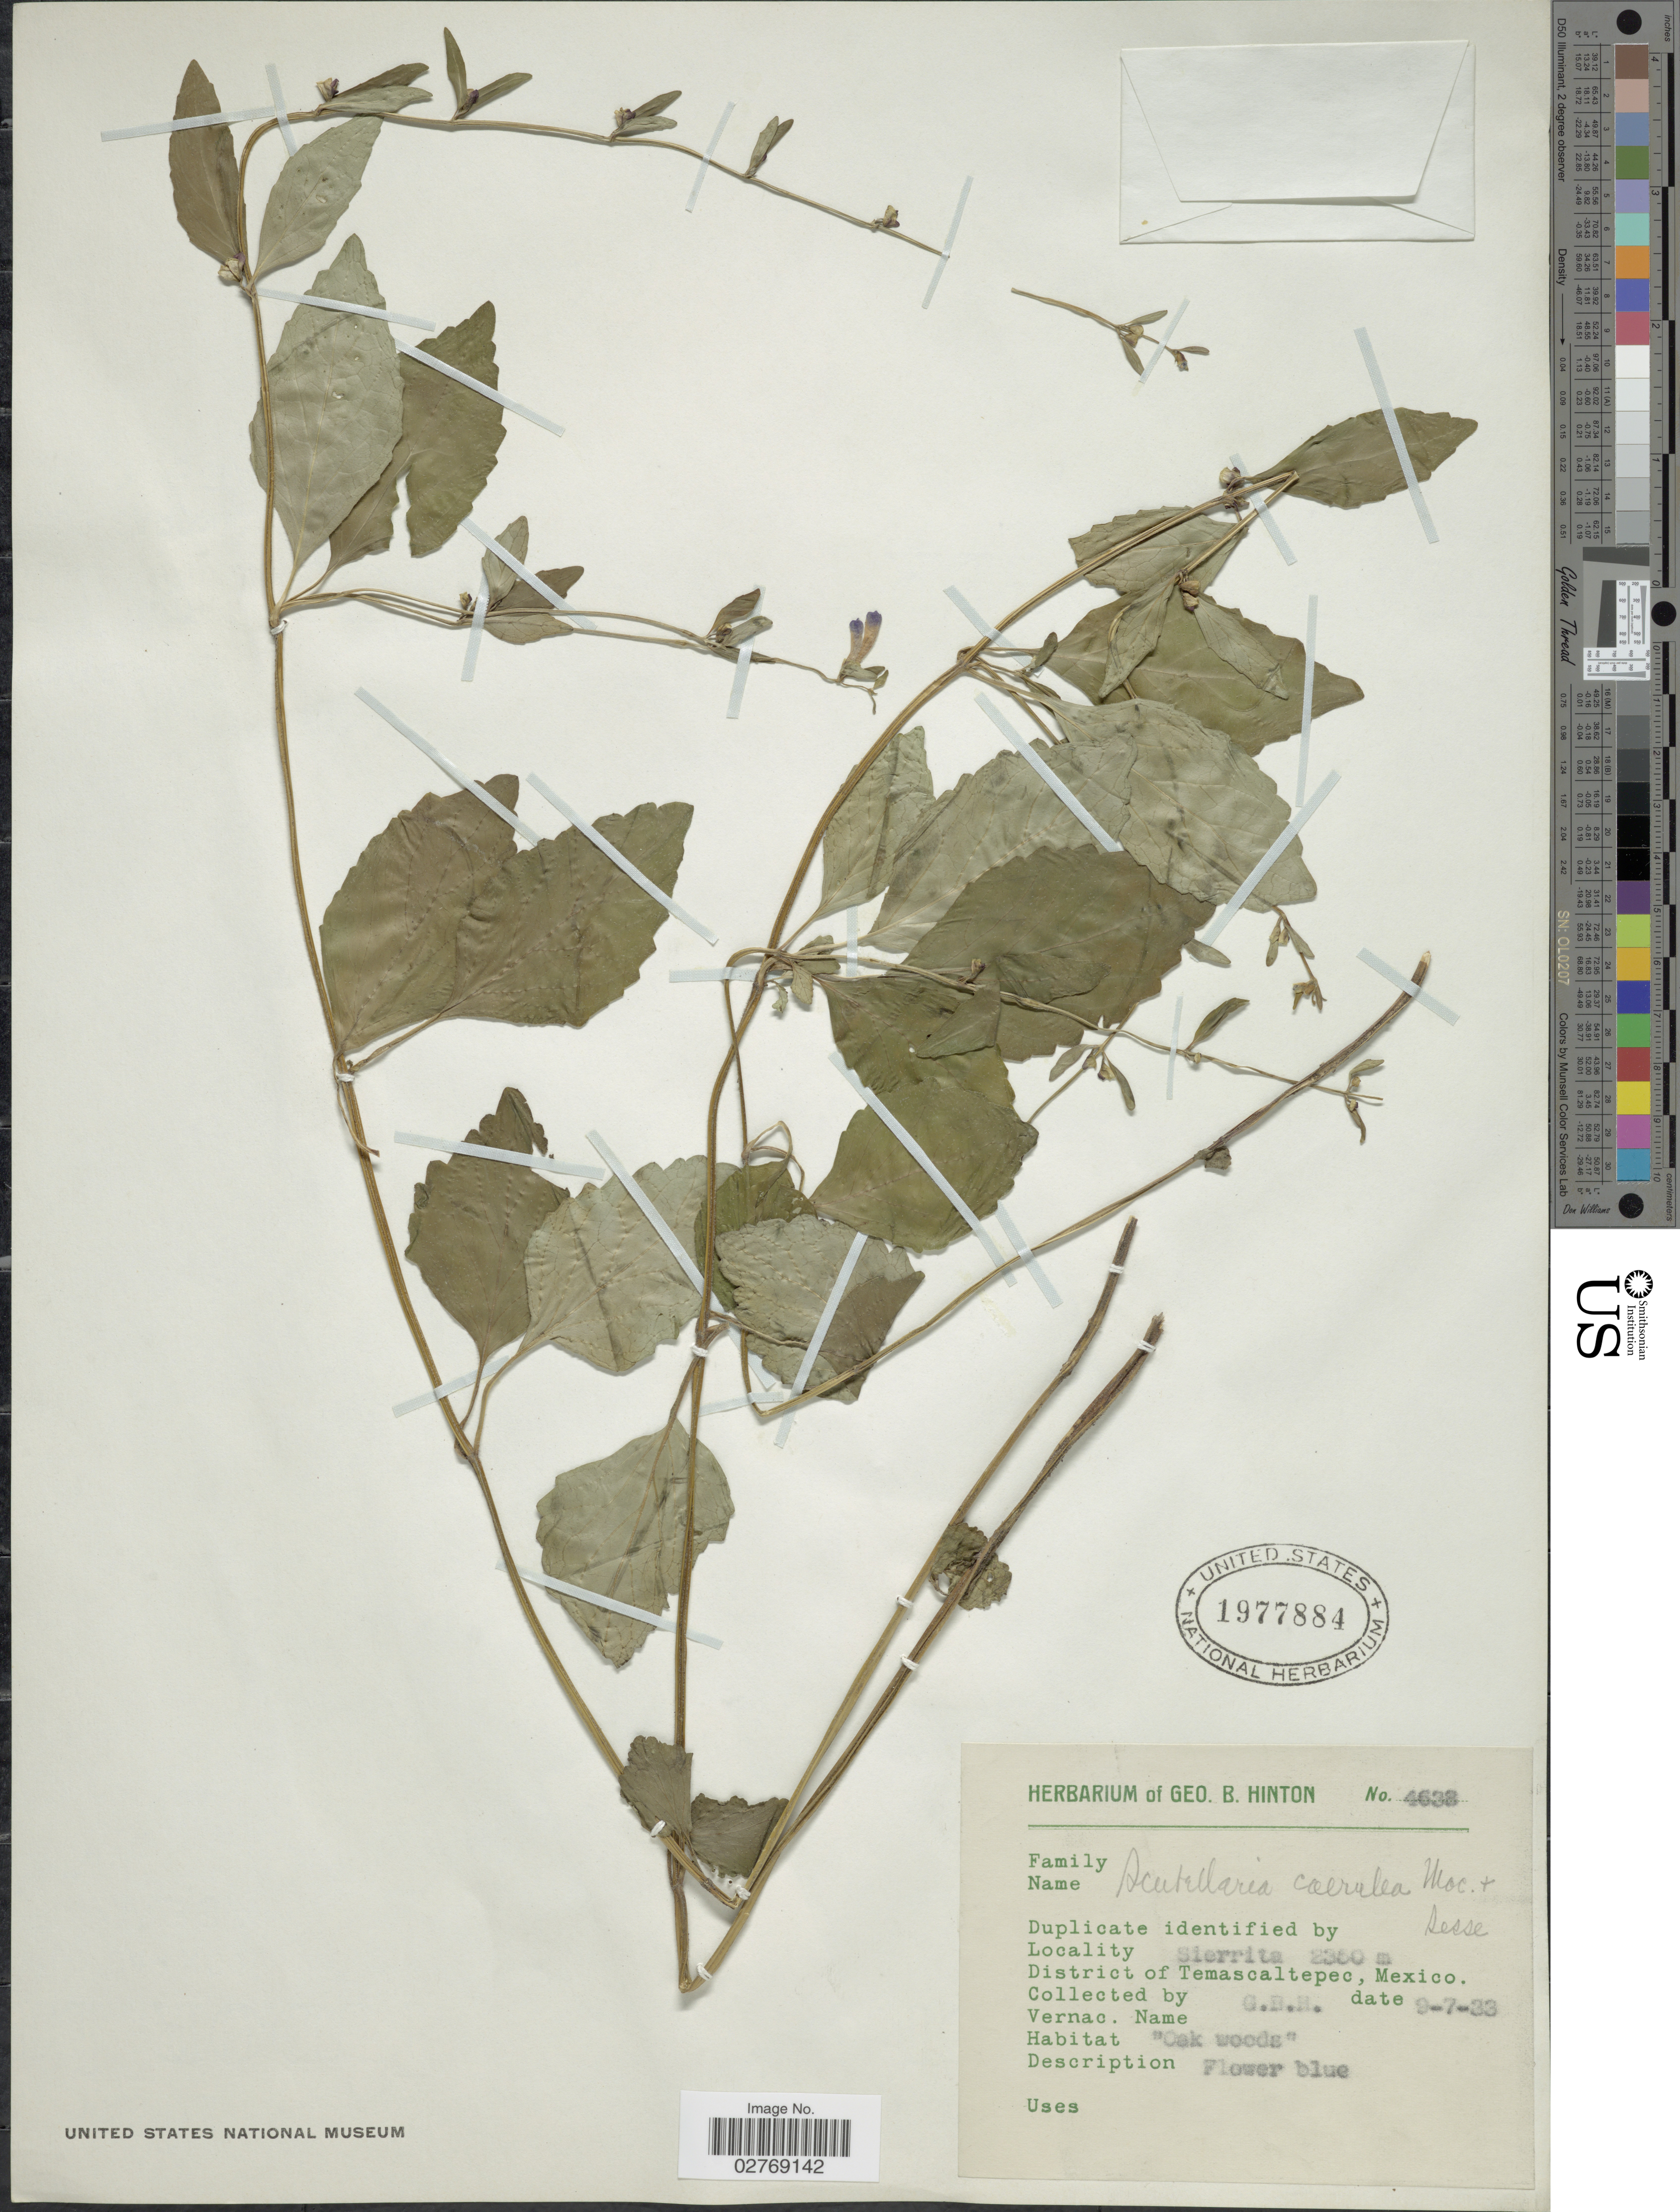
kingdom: Plantae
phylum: Tracheophyta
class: Magnoliopsida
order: Lamiales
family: Lamiaceae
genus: Scutellaria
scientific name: Scutellaria dumetorum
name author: Schltdl.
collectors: G. B. Hinton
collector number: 4638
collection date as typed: Transcribed d/m/y: 9/7/33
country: Mexico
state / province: México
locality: Sierrita. District of Temascaltepec.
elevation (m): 2350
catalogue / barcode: US 1977884